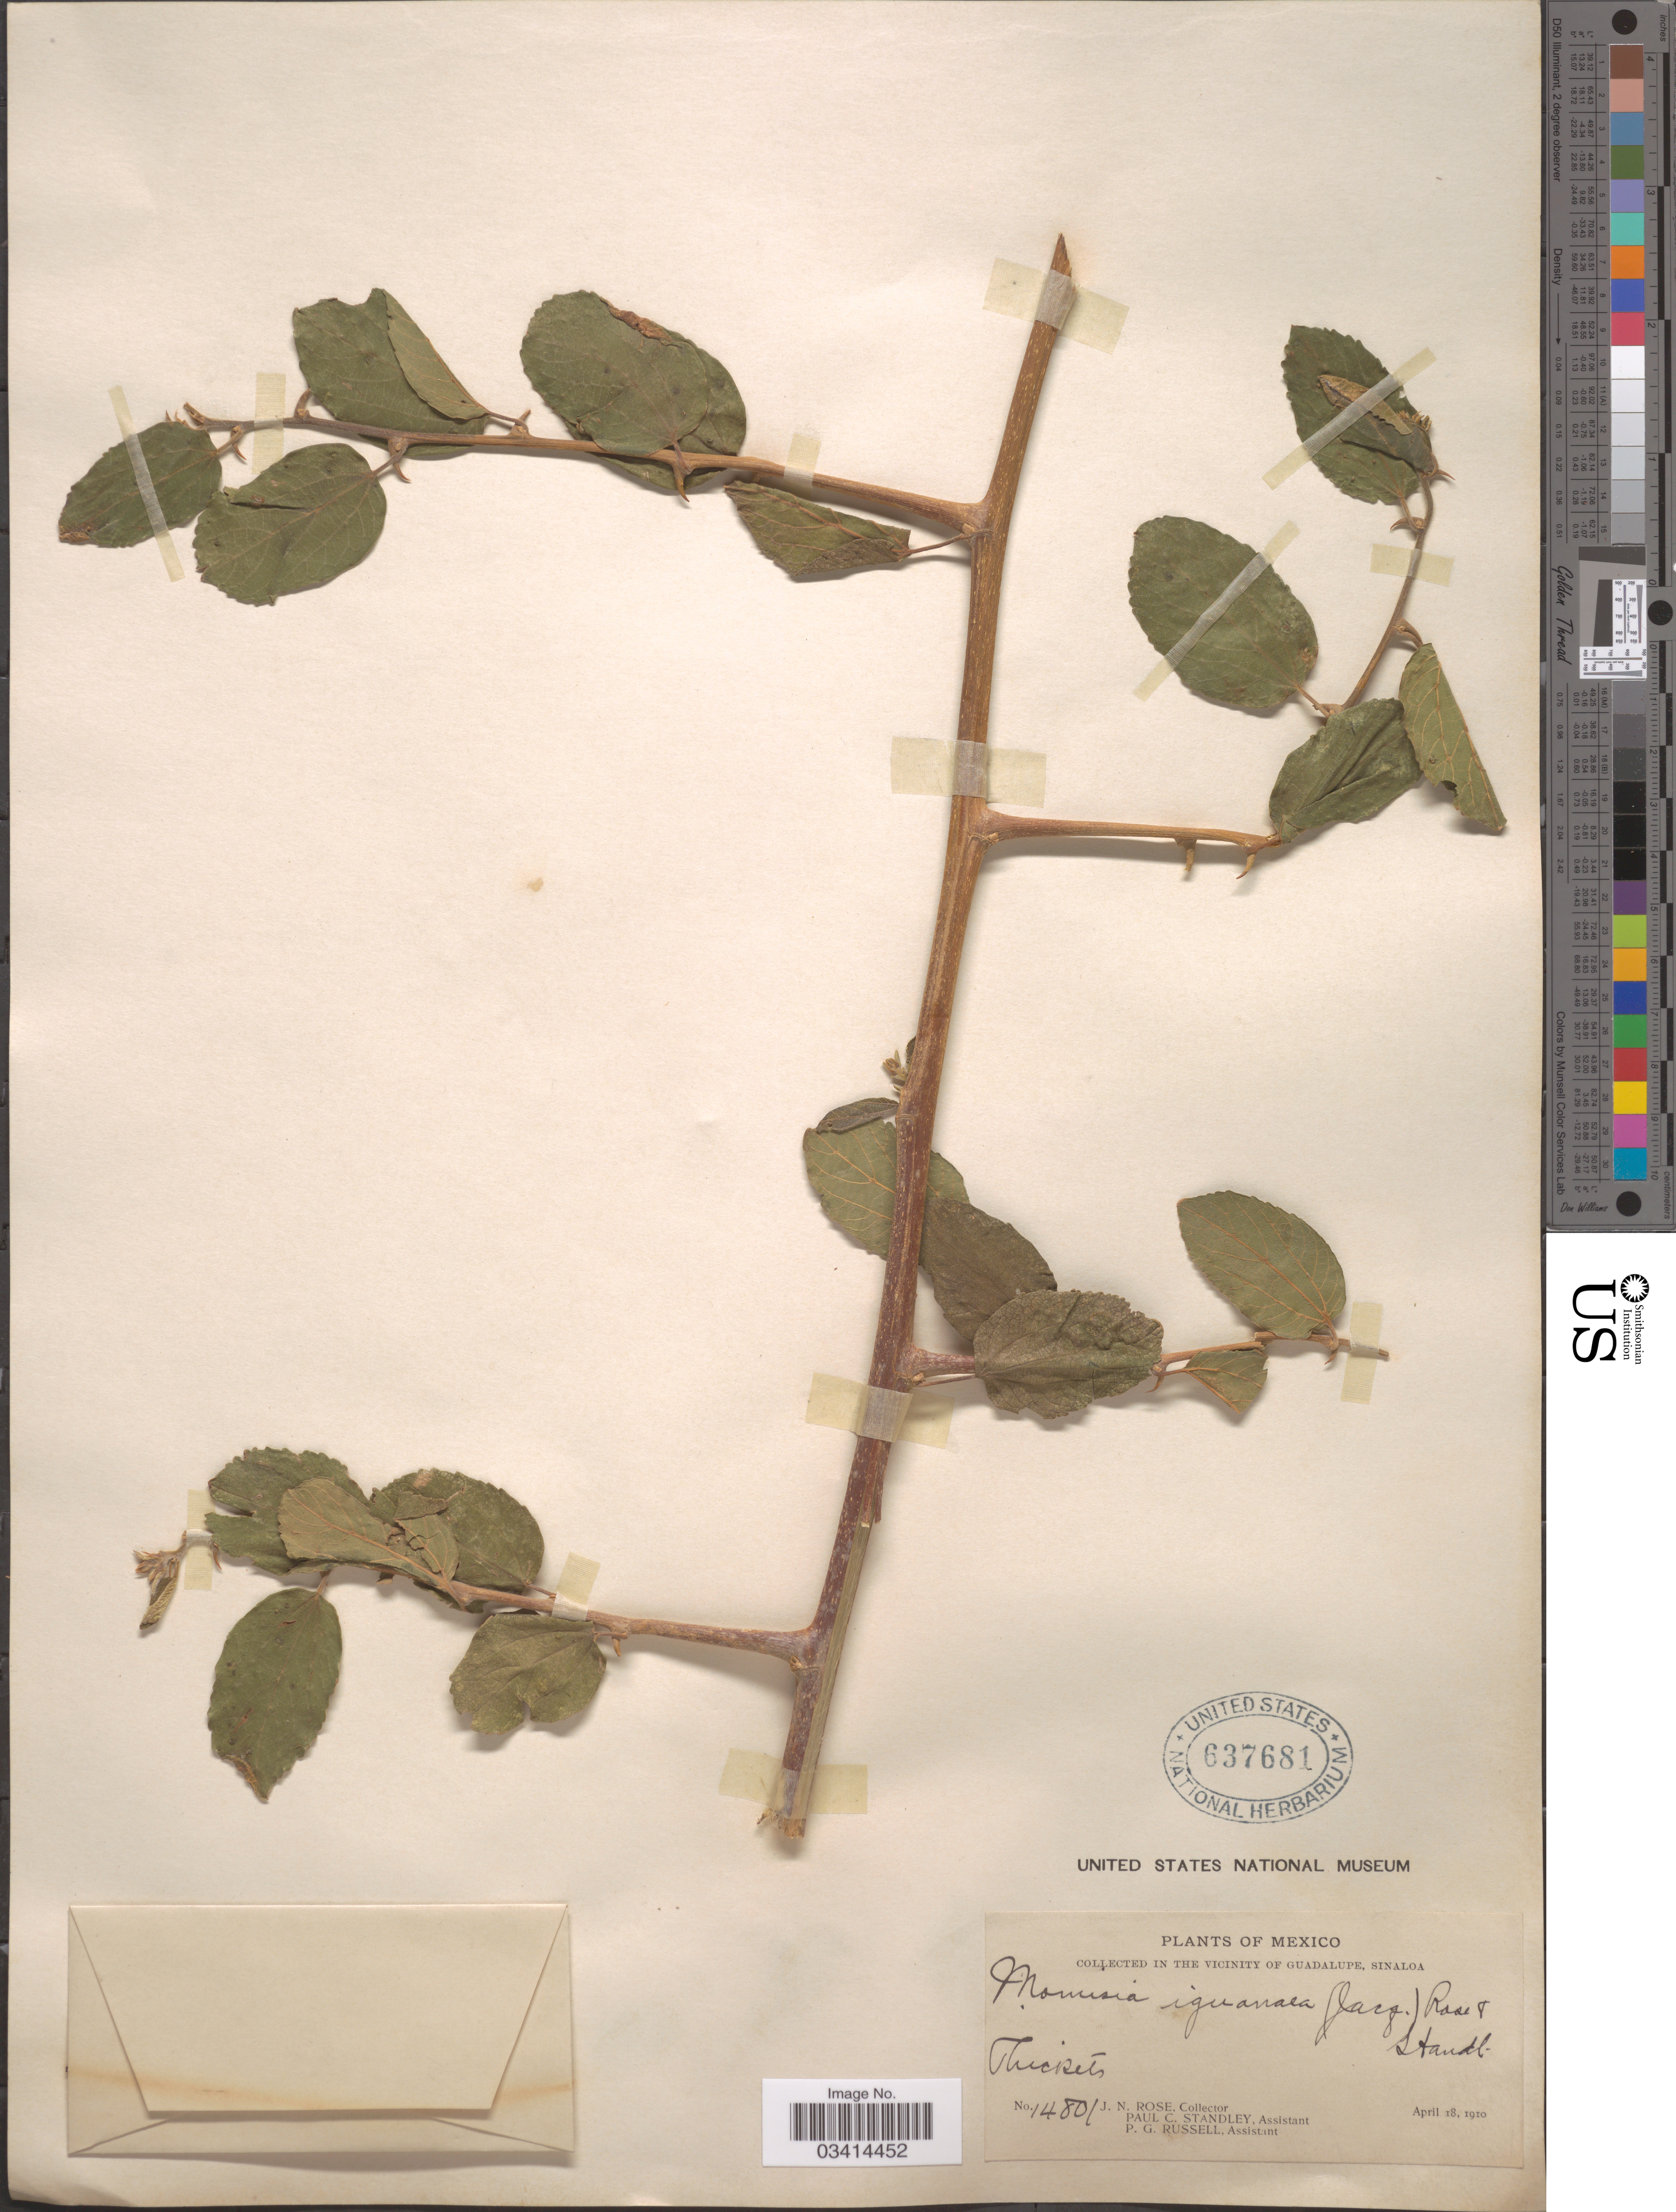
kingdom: Plantae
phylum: Tracheophyta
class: Magnoliopsida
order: Rosales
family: Cannabaceae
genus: Celtis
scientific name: Celtis iguanaea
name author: (Jacq.) Sarg.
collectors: J. N. Rose, P. C. Standley & P. G. Russell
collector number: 14801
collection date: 1910-04-18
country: Mexico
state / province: Sinaloa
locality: In the vicinity of Guadalupe.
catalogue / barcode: US 637681